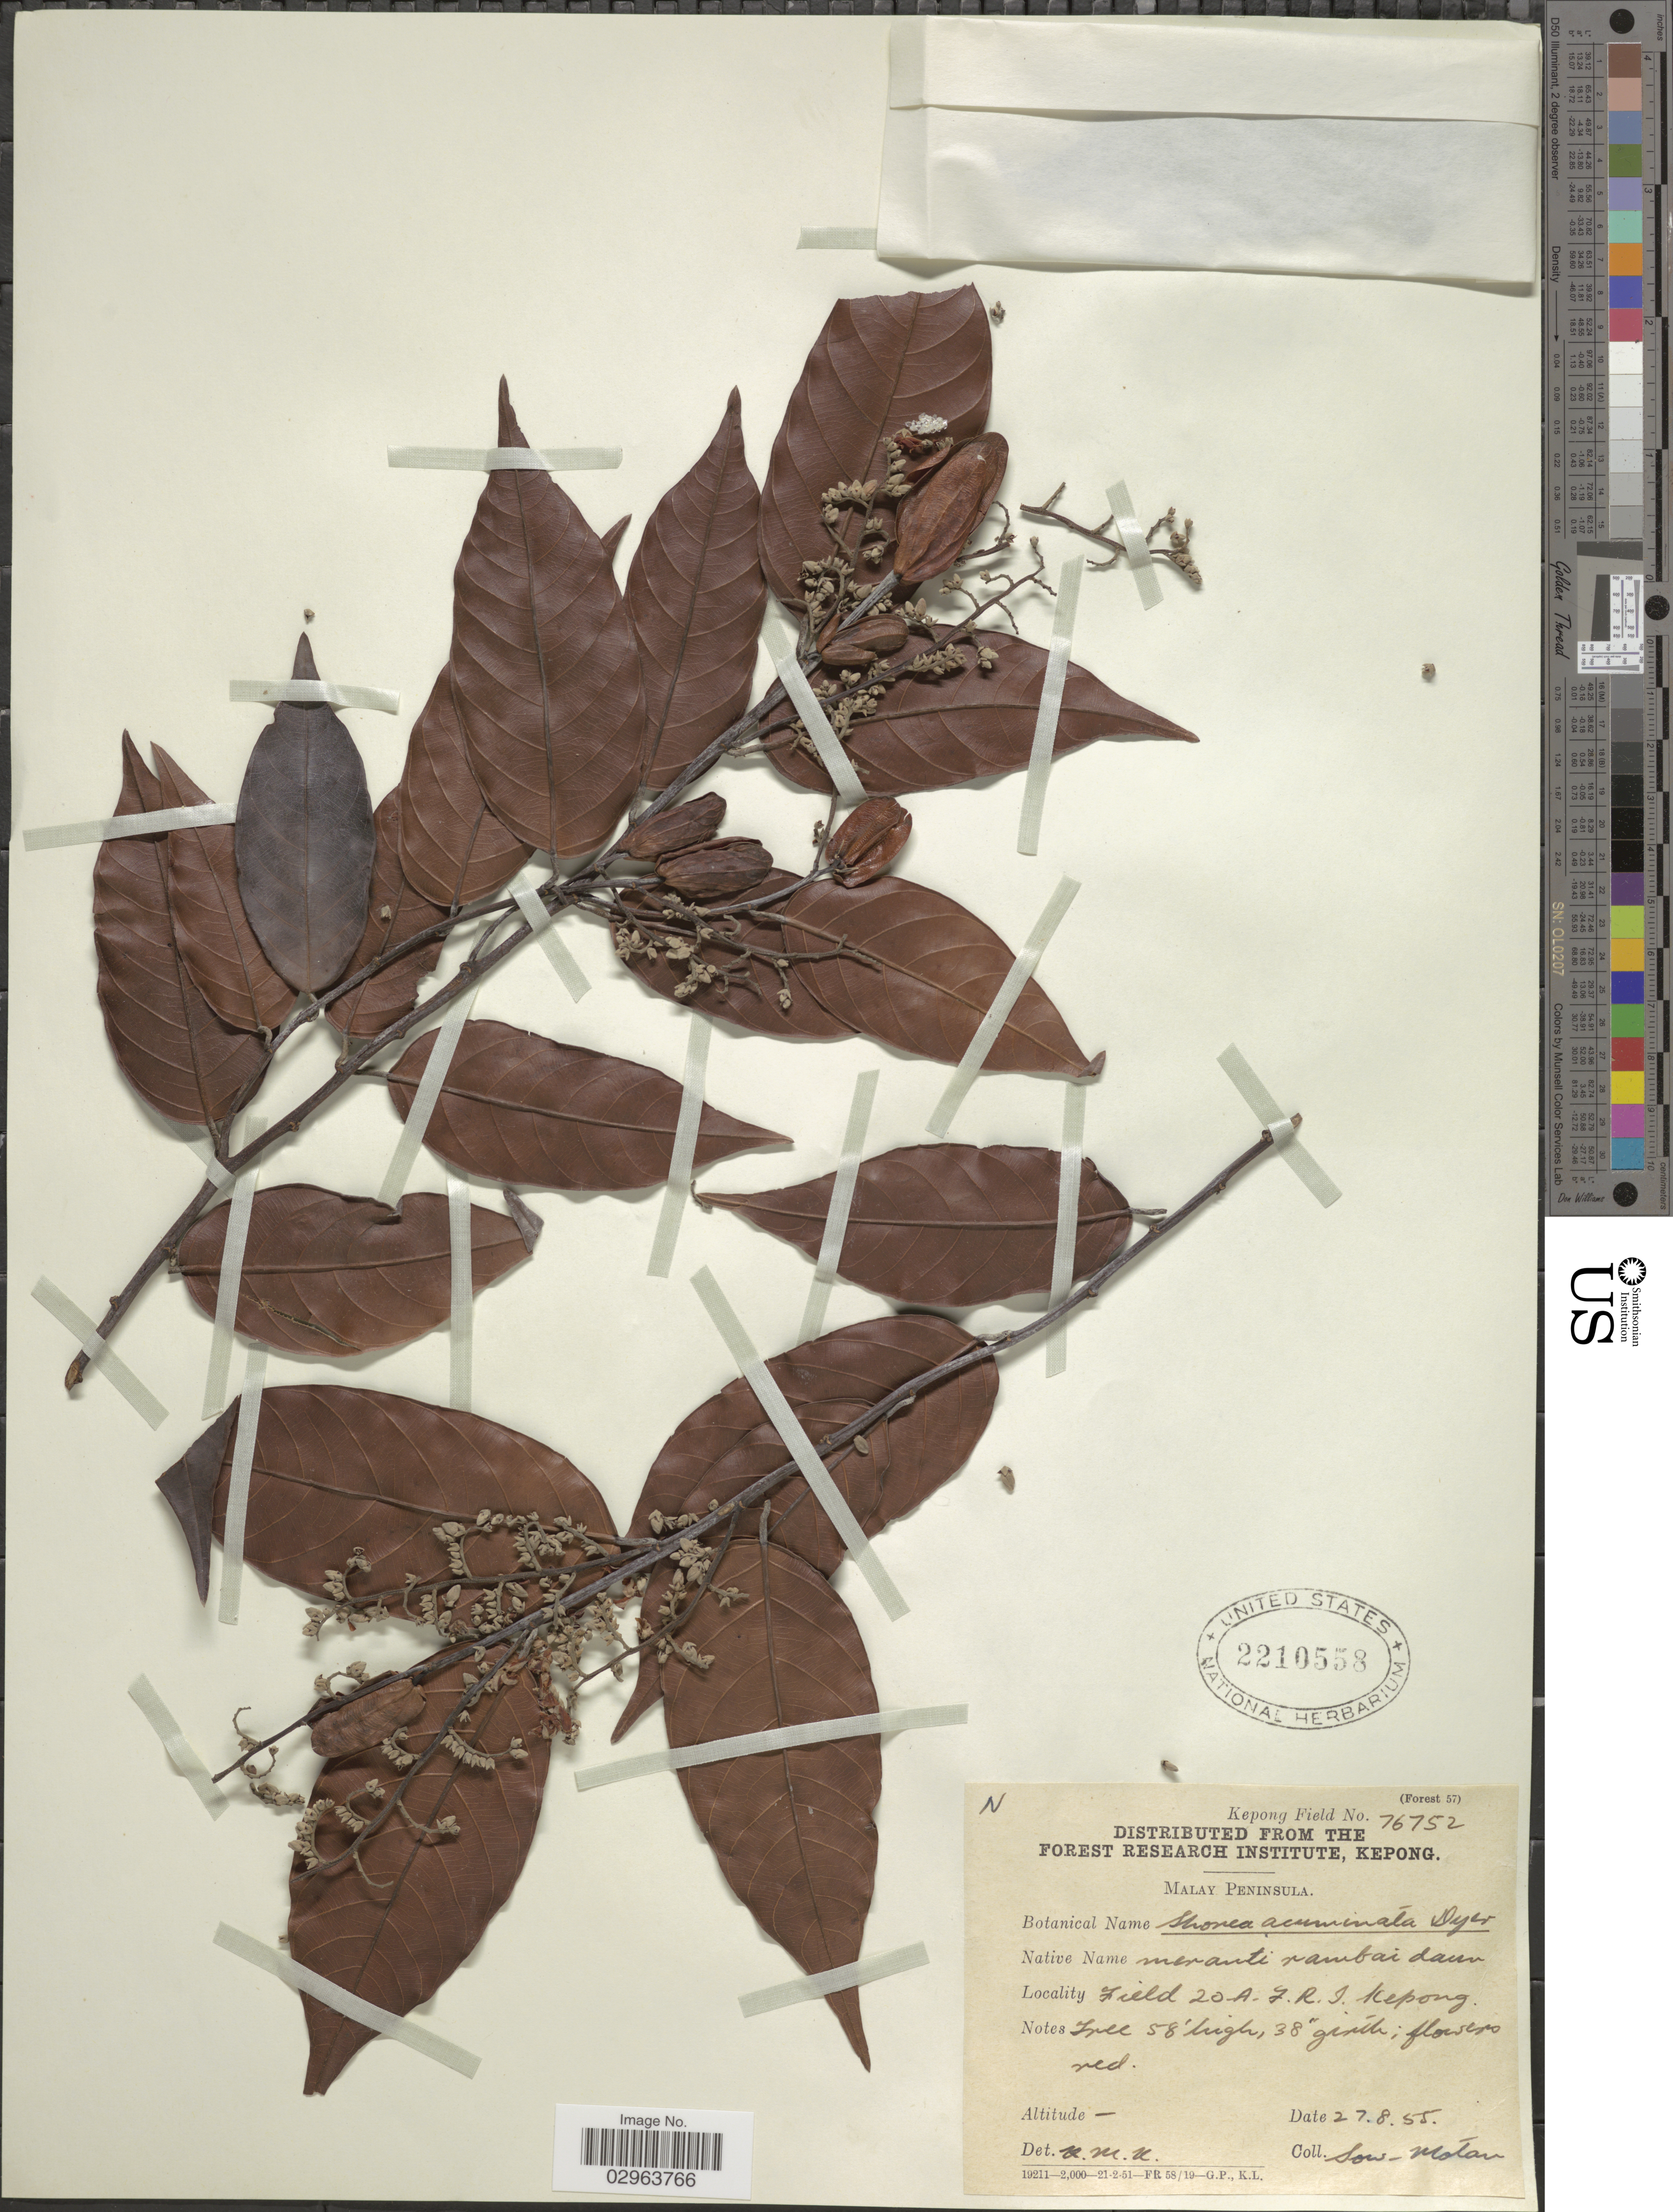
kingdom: Plantae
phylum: Tracheophyta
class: Magnoliopsida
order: Malvales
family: Dipterocarpaceae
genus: Rubroshorea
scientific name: Rubroshorea acuminata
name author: (Dyer) P.S. Ashton & J. Heck.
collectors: -. Sow & -. Motan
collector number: Kepong Field 76752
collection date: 1955-08-27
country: Malaysia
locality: Malay Peninsula. Field 20A. F.R.I. Kepong.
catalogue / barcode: US 2210558